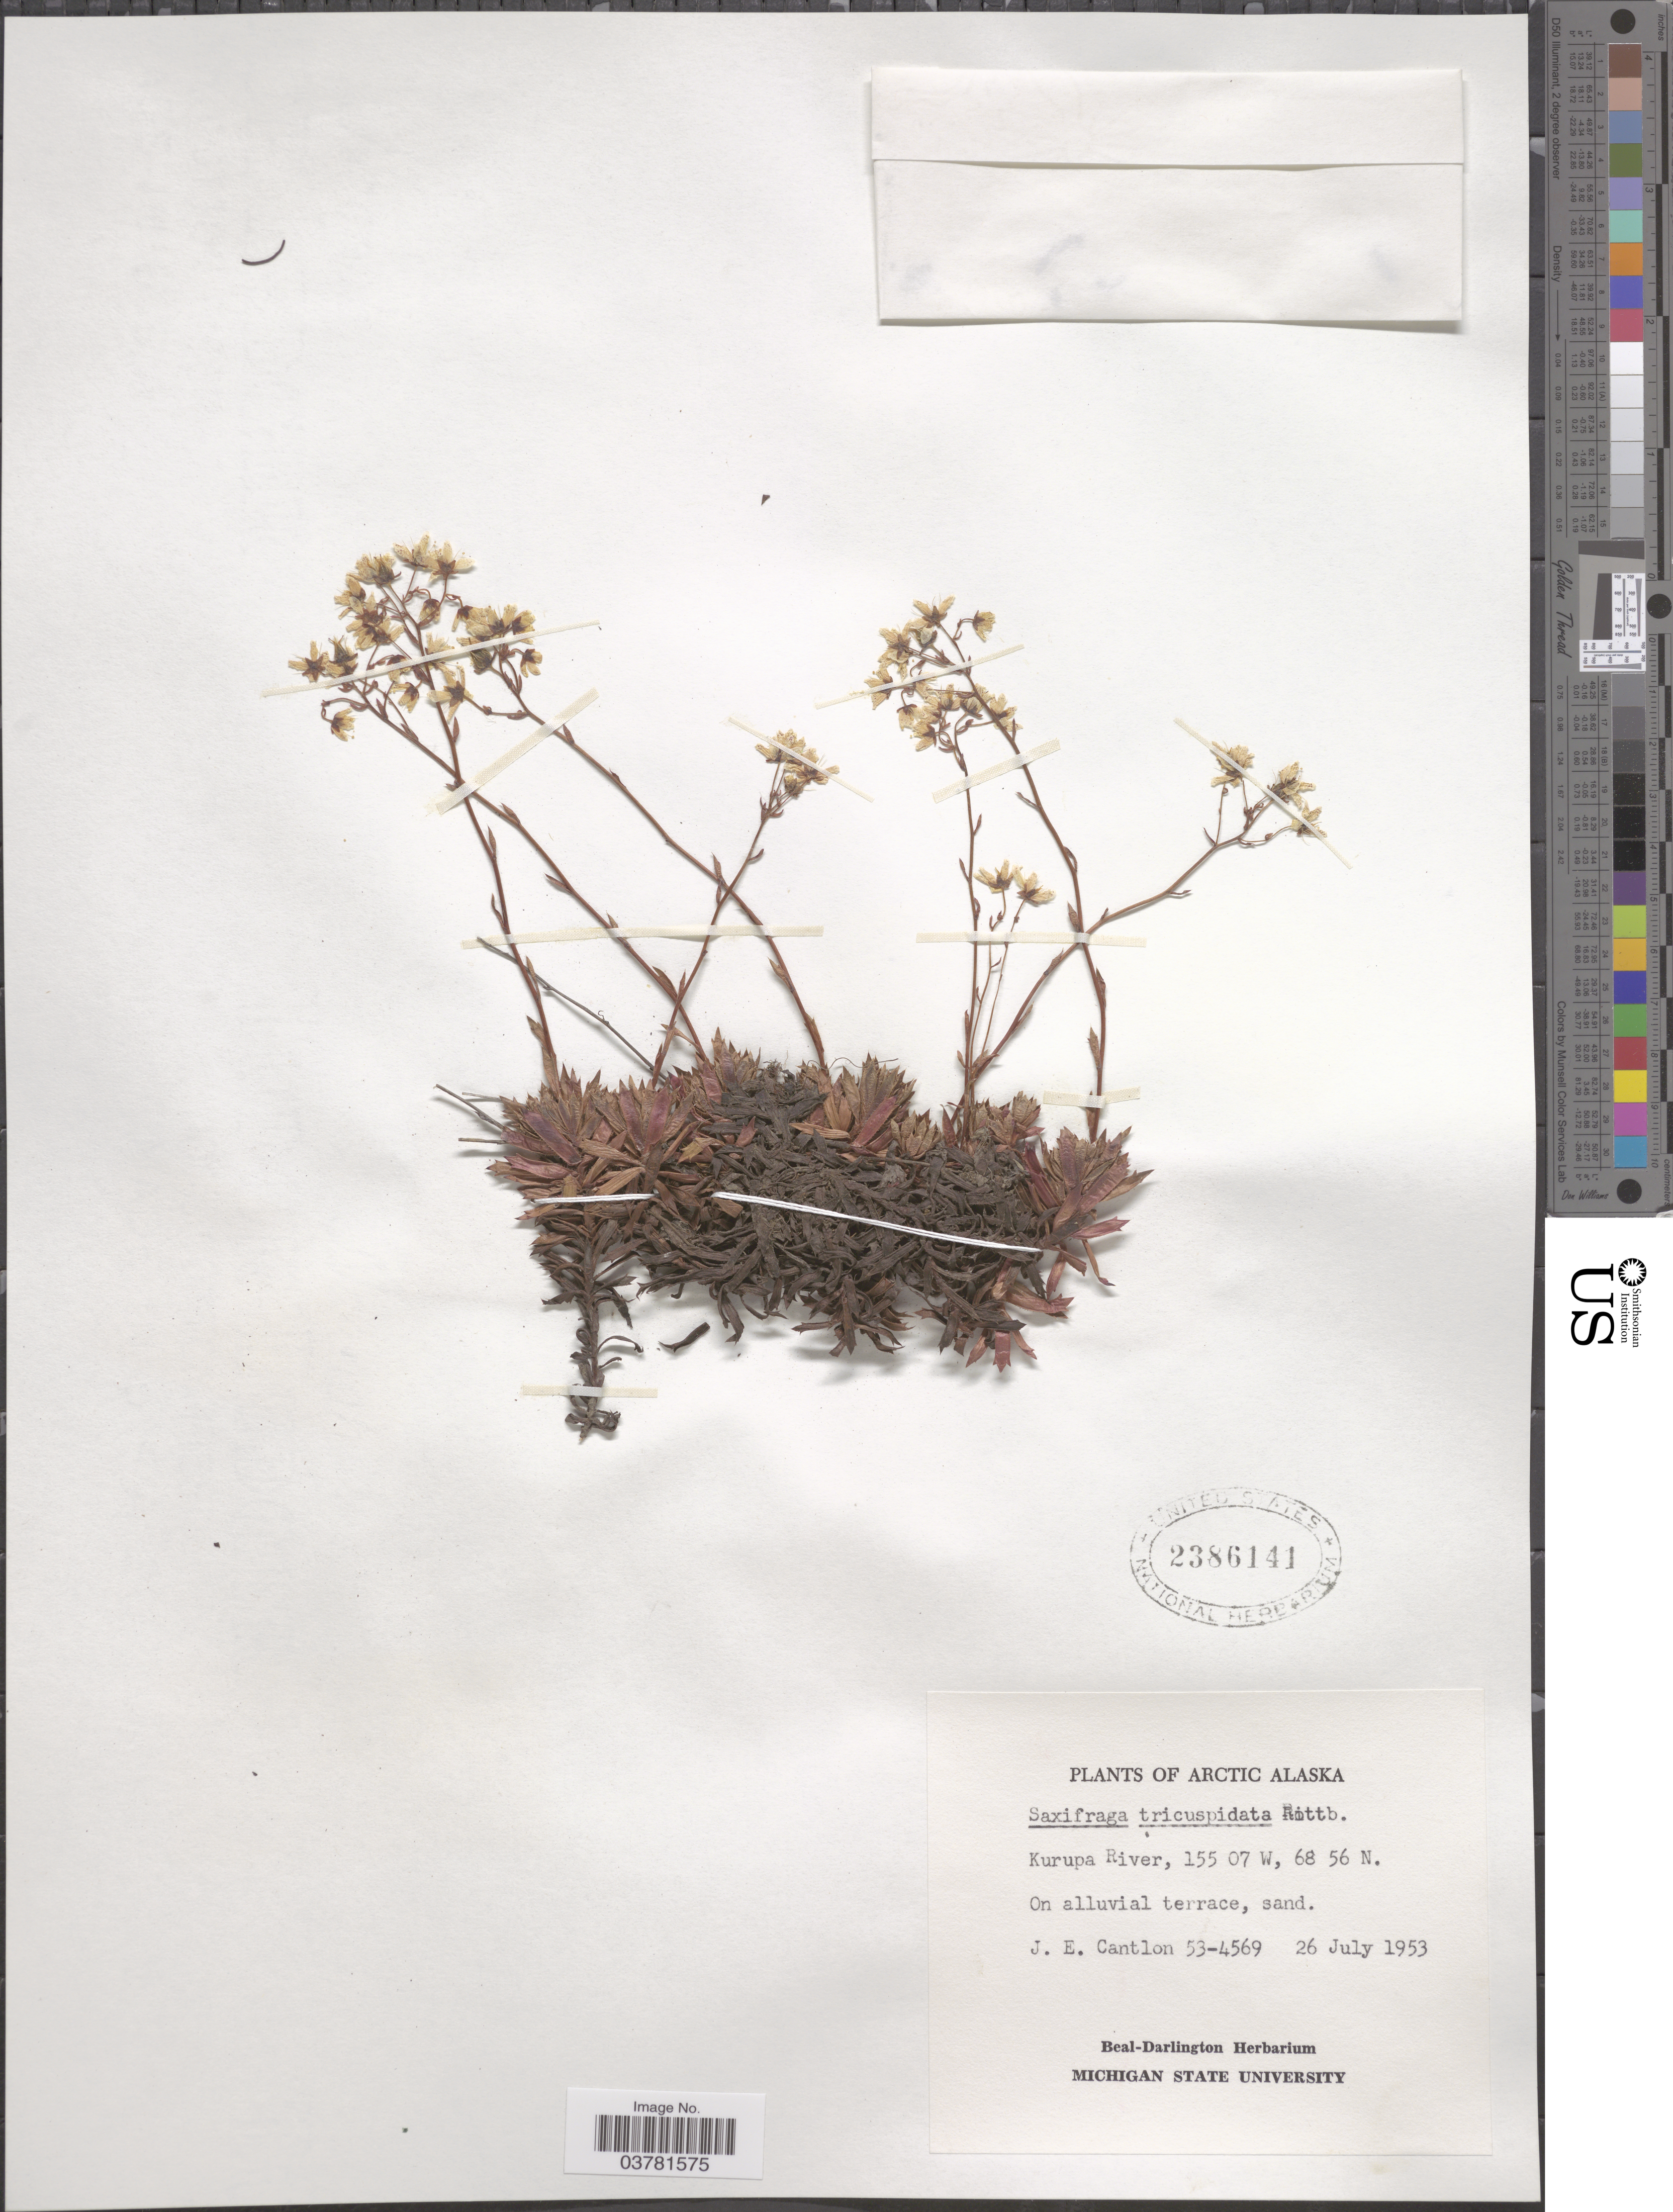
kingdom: Plantae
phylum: Tracheophyta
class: Magnoliopsida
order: Saxifragales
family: Saxifragaceae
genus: Saxifraga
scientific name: Saxifraga tricuspidata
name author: Rottb.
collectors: J. Cantlon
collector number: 53-4569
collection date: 1953-07-26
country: United States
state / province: Alaska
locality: Arctic Alaska. Kurupa River.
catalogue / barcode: US 2386141